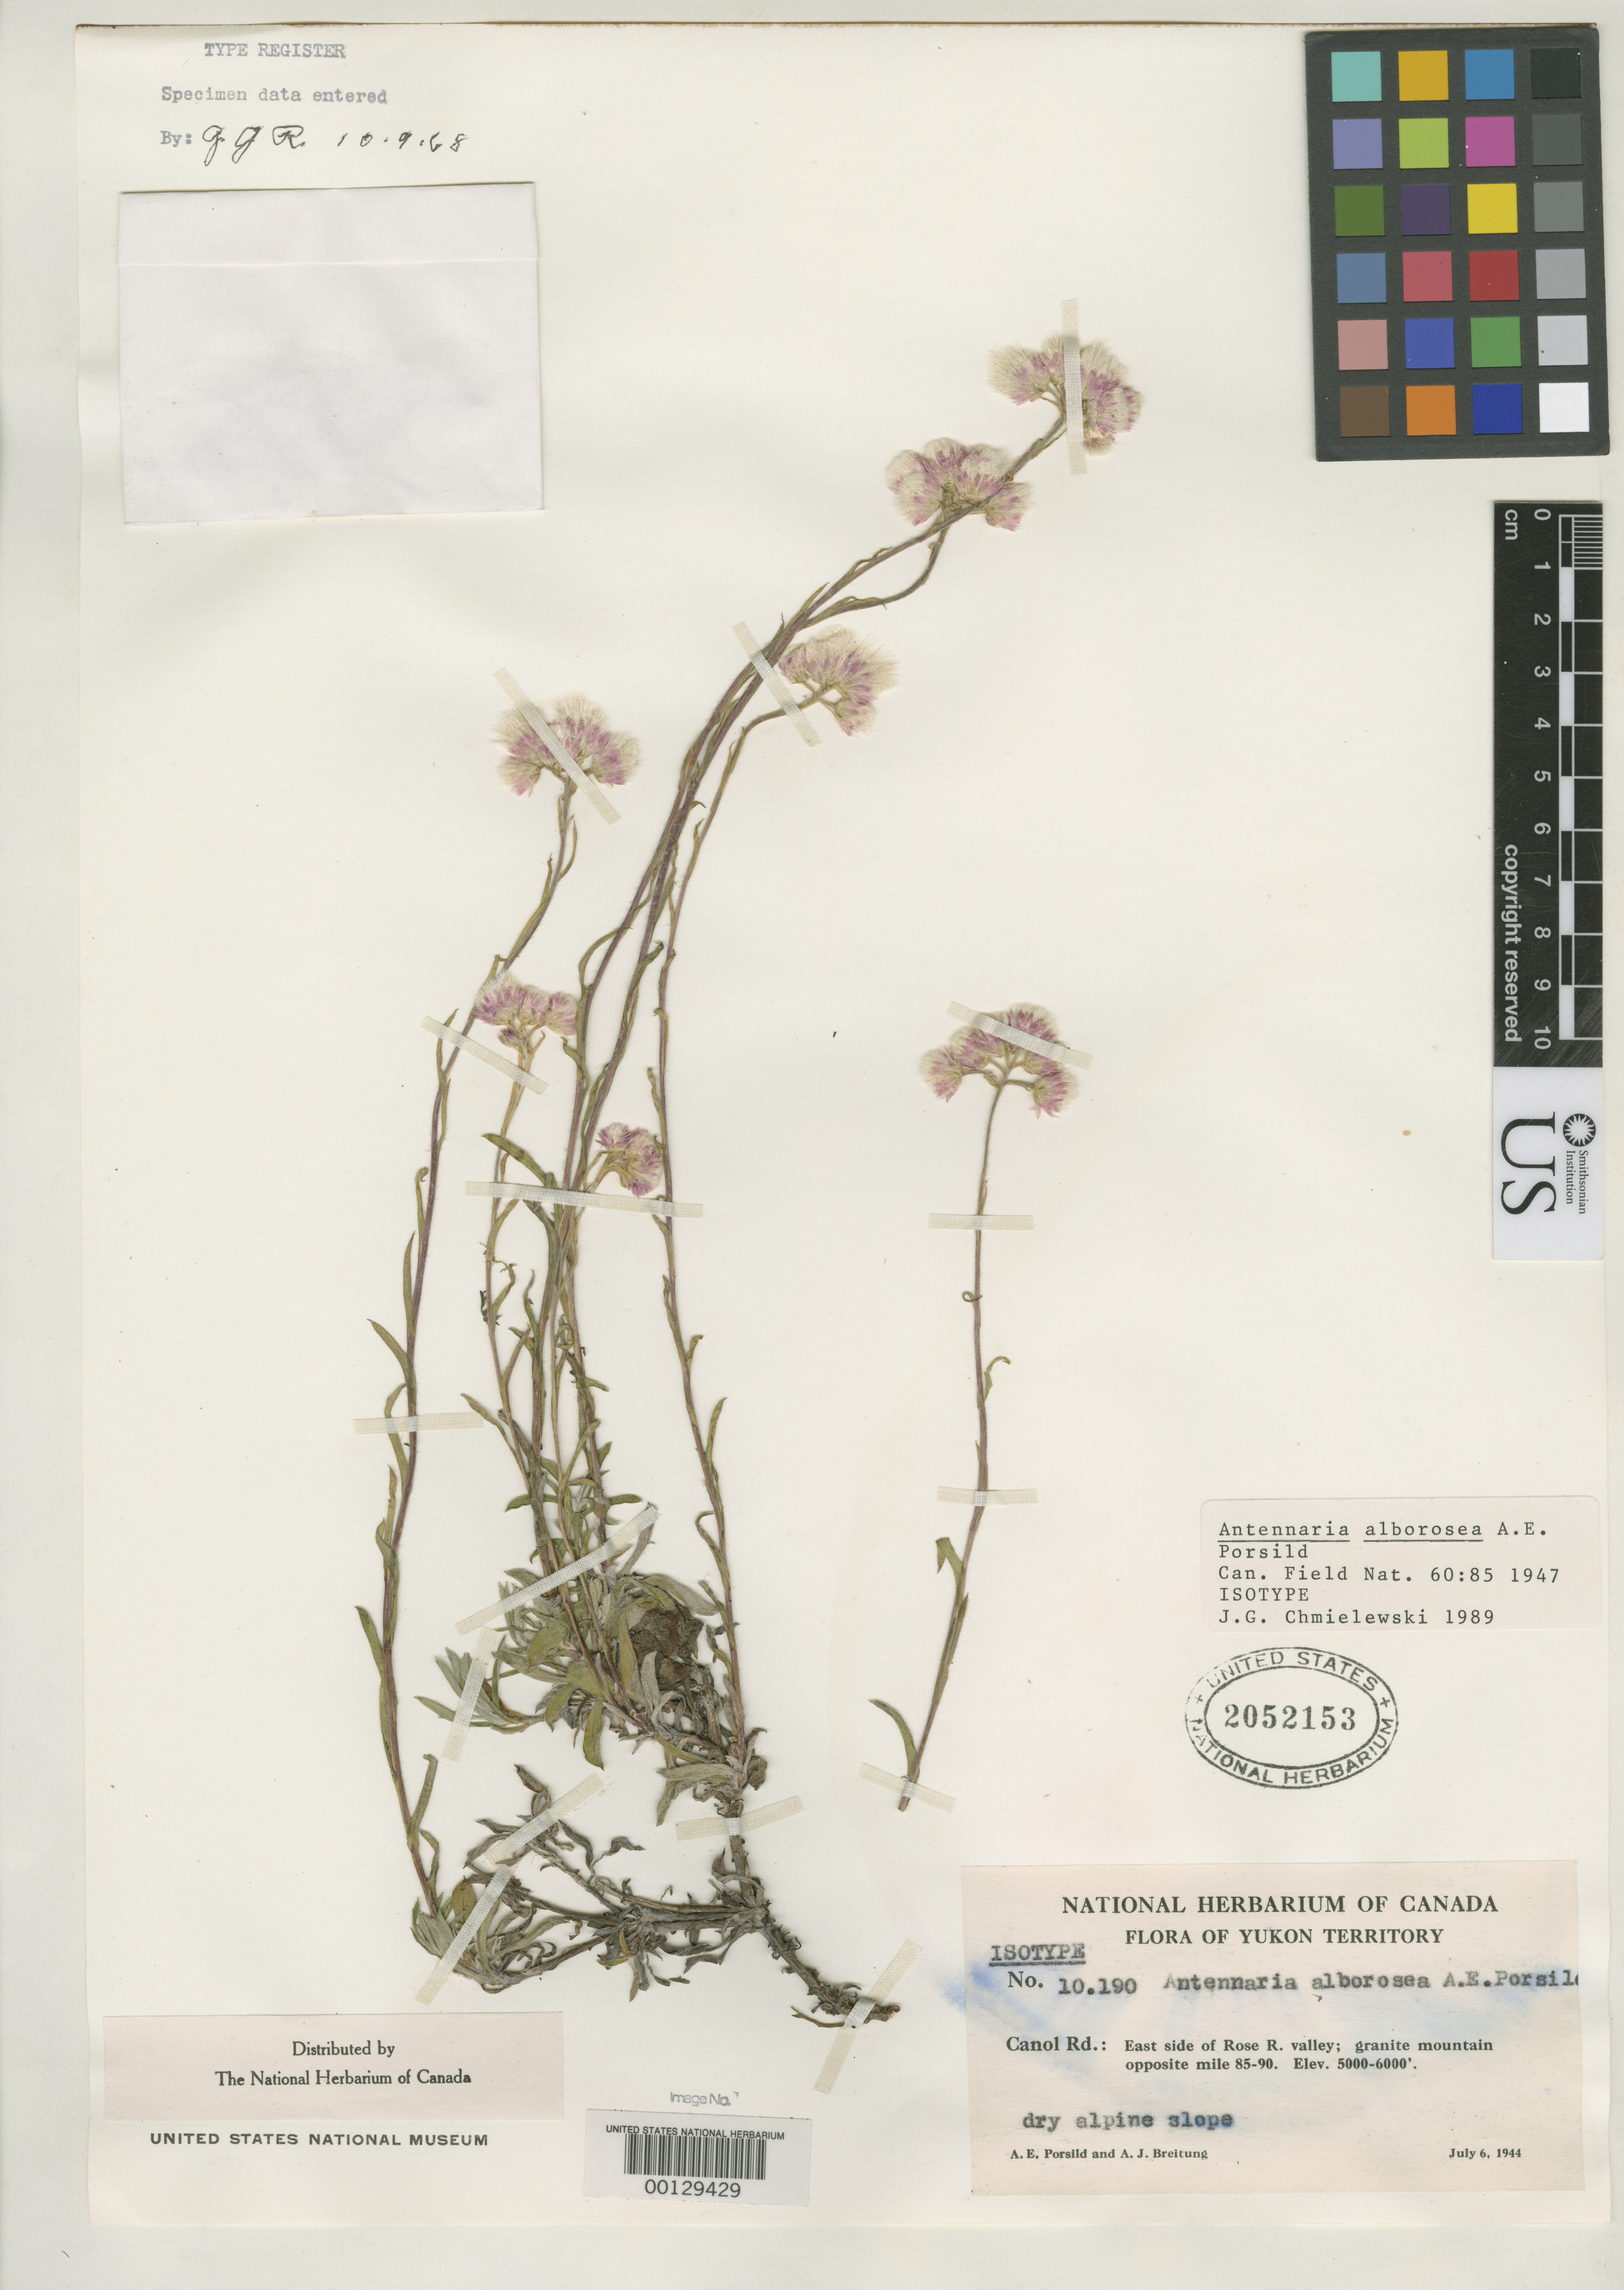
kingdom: Plantae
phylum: Tracheophyta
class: Magnoliopsida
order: Asterales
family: Asteraceae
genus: Antennaria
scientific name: Antennaria alborosea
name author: A.E. Porsild in Porsild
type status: Isotype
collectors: A. E. Porsild & A. J. Breitung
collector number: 10190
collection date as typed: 06 Jul 1944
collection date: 1944-07-06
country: Canada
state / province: Yukon Territory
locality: E side of Rose River Valley, Granite Mountain opposite mi 85-90.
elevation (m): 1524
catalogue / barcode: US 2052153